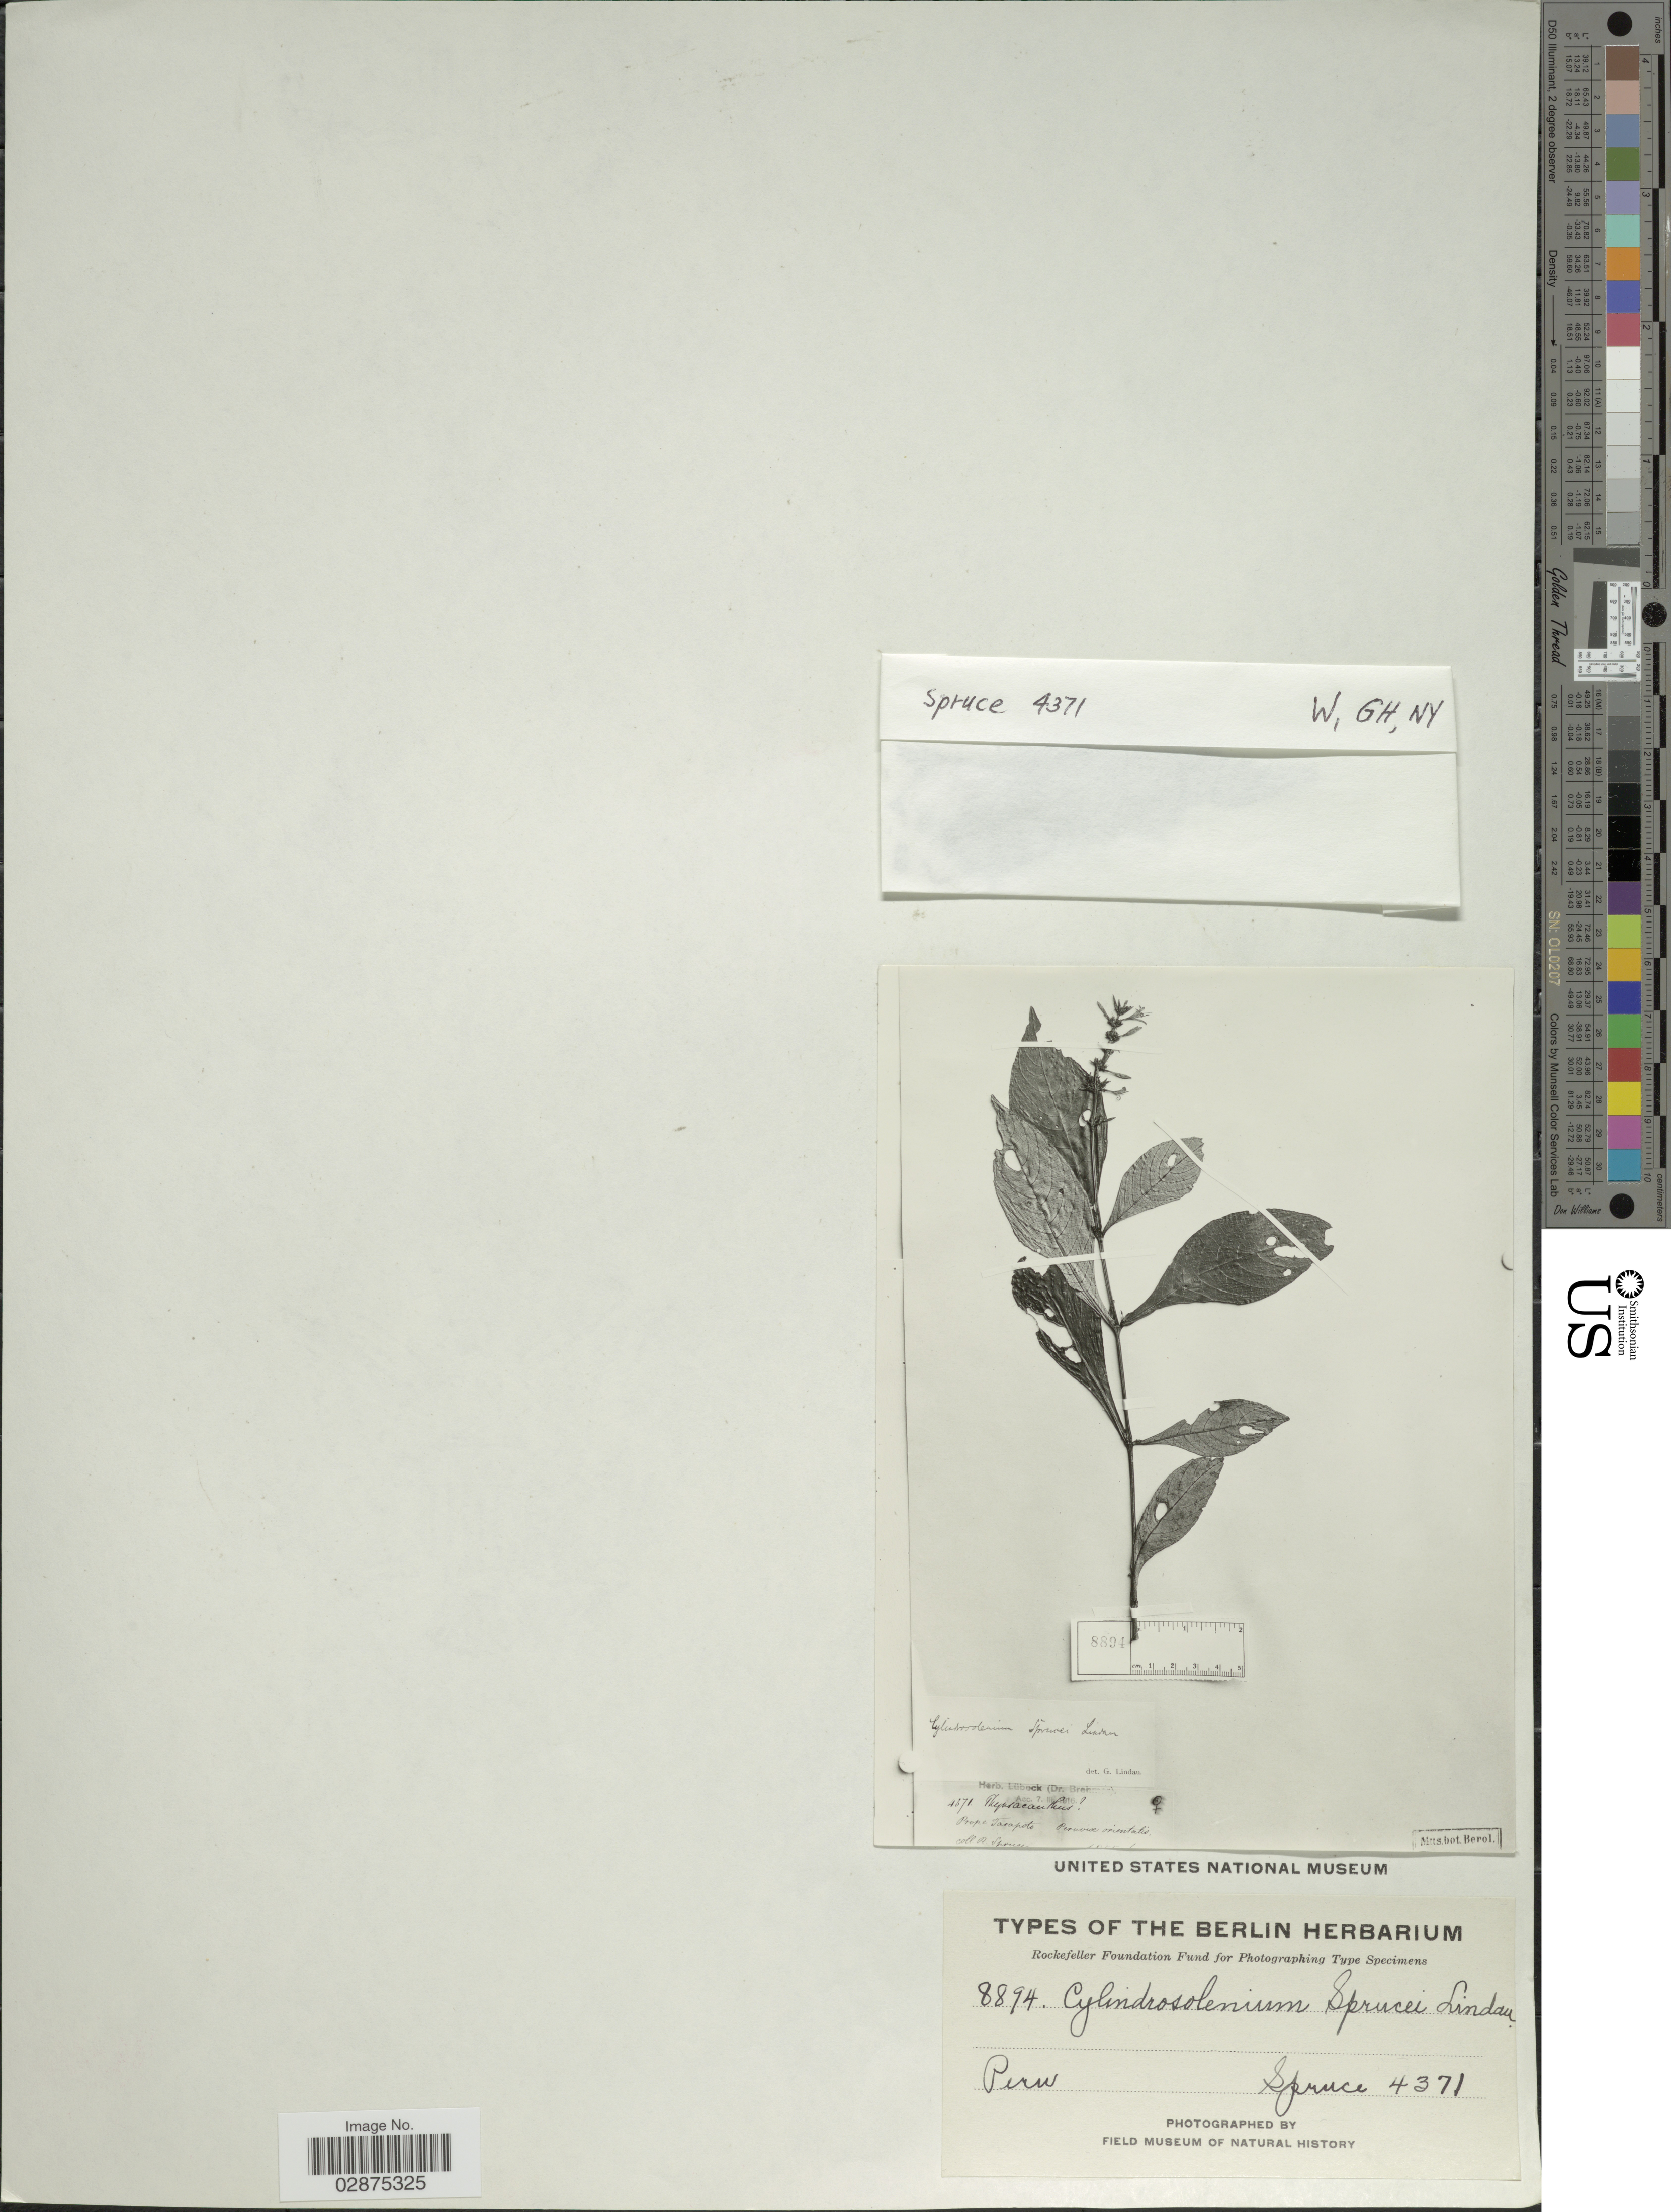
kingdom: Plantae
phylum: Tracheophyta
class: Magnoliopsida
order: Lamiales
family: Acanthaceae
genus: Stenostephanus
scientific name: Stenostephanus sprucei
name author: (Lindau) Wassh. & J.R.I. Wood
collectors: -. Spruce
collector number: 4371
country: Peru